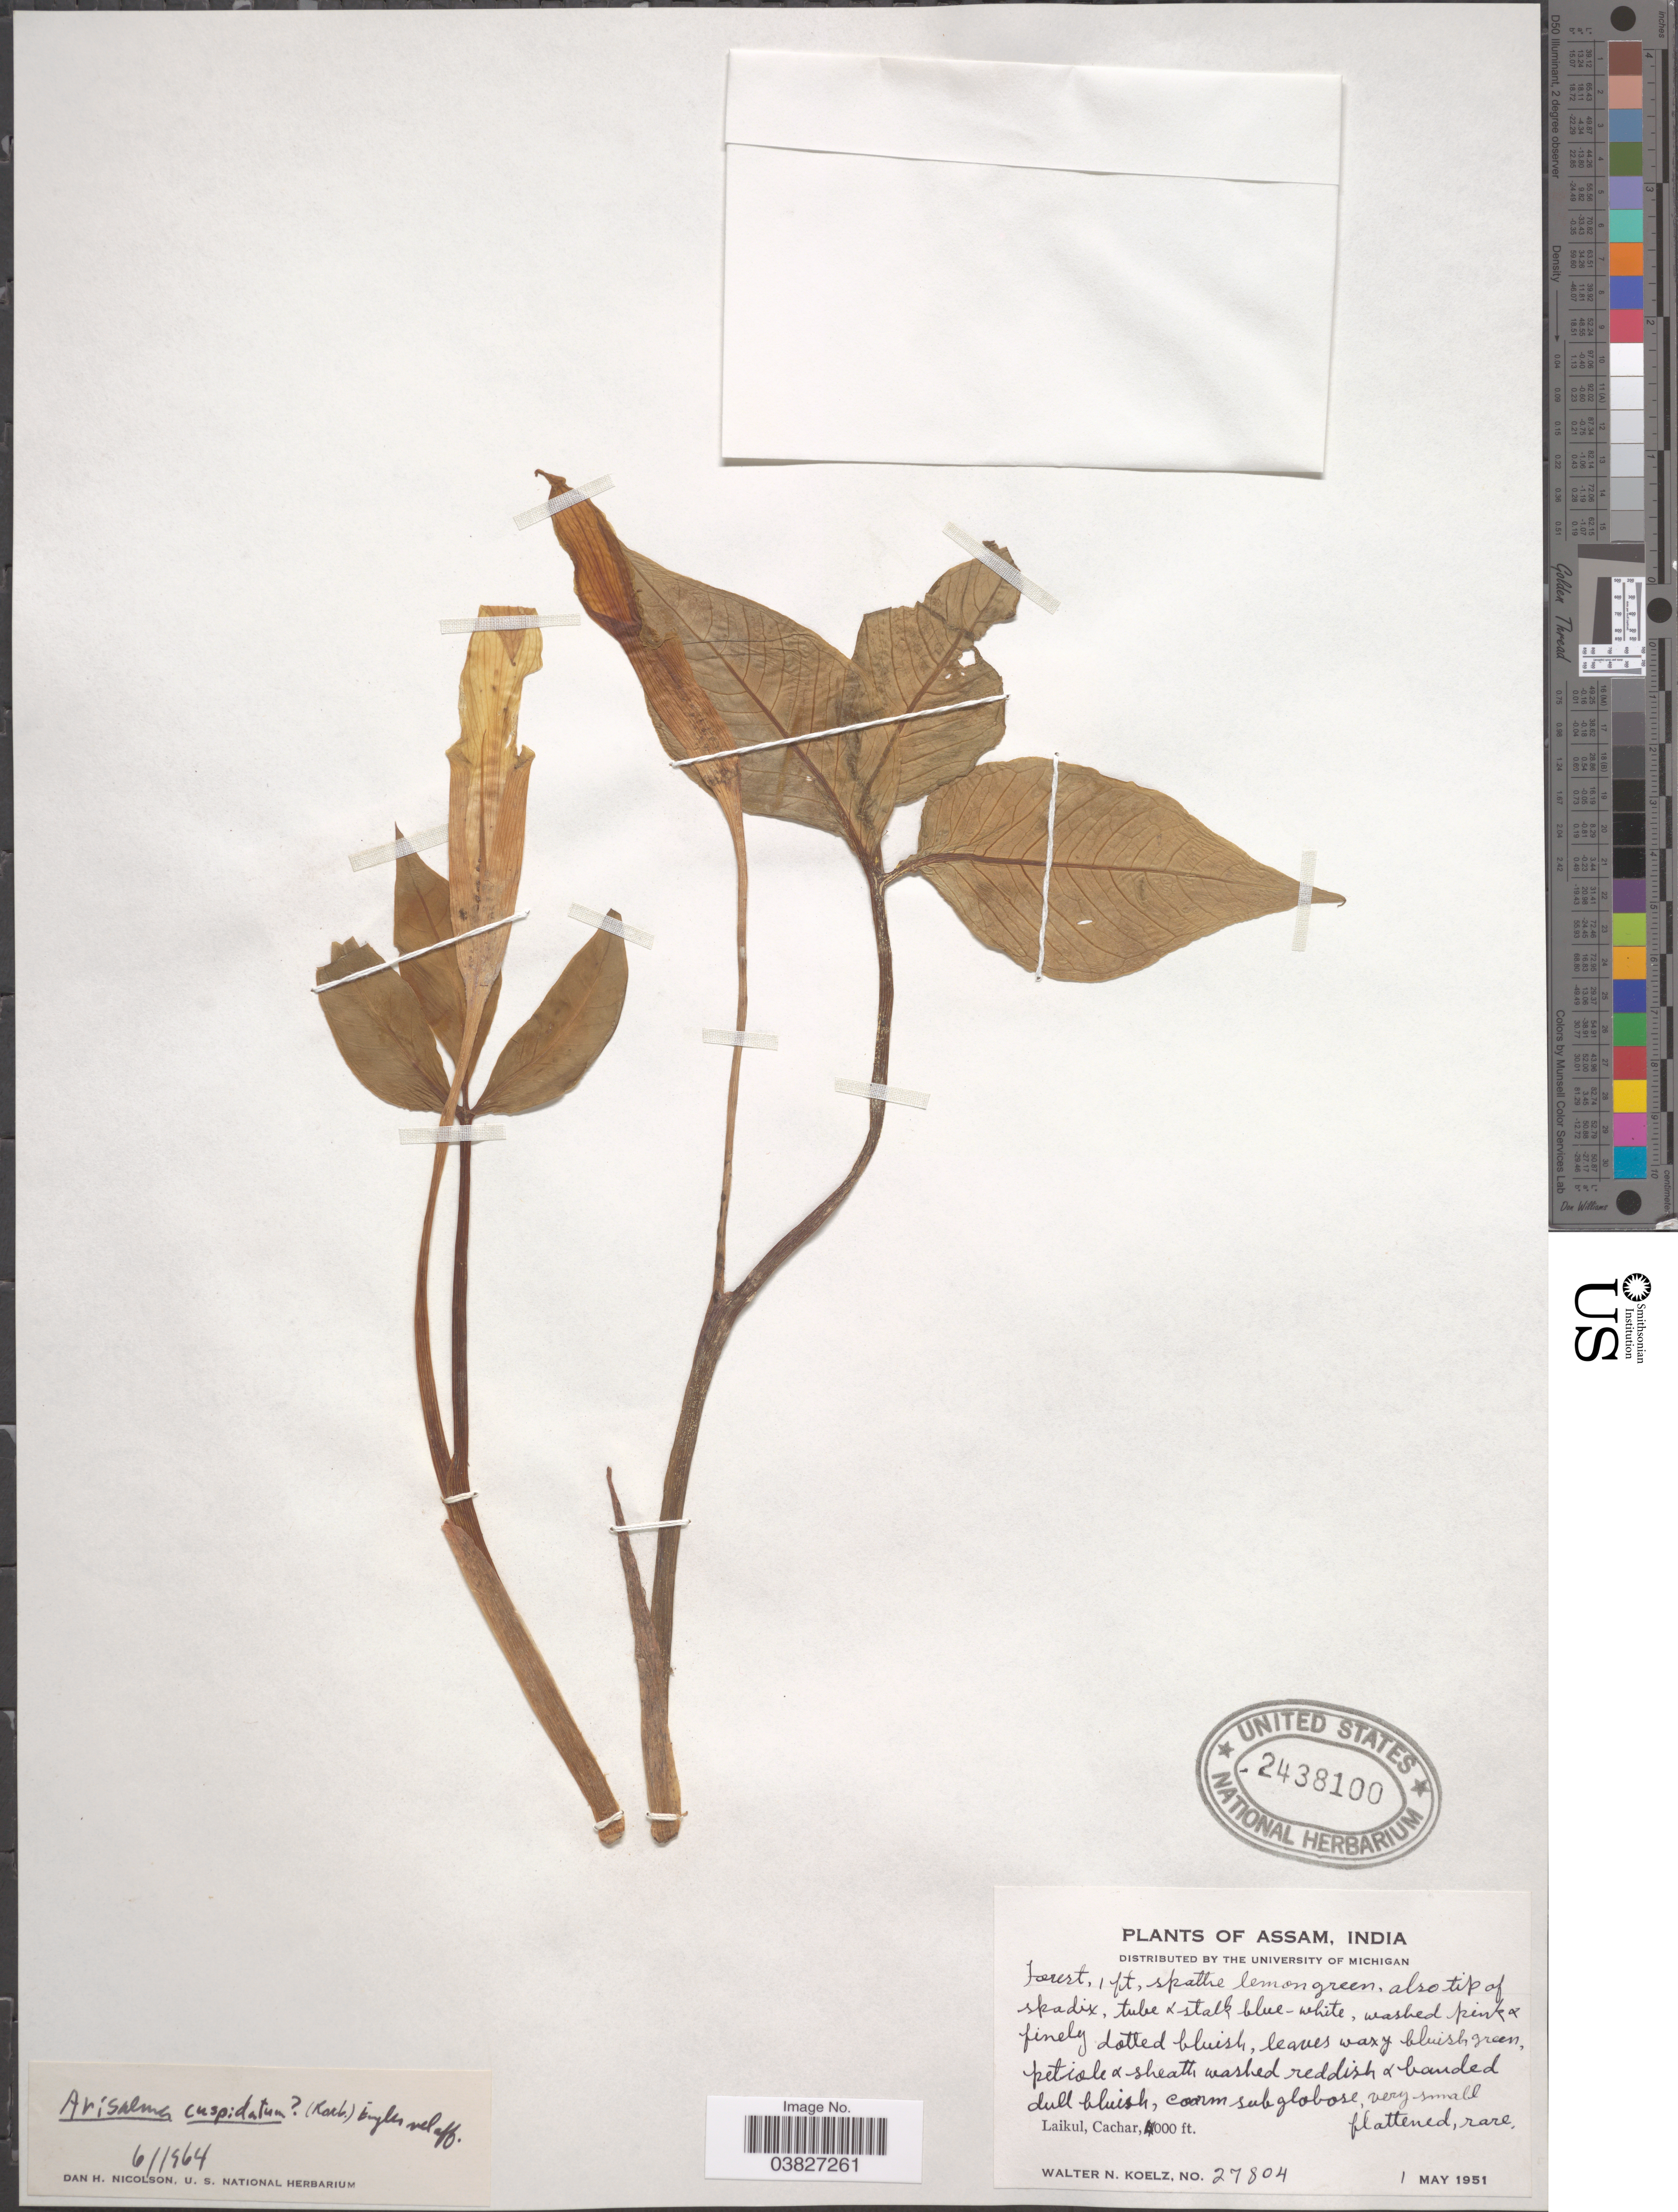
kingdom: Plantae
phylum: Tracheophyta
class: Liliopsida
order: Alismatales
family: Araceae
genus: Arisaema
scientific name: Arisaema album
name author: N.E. Br.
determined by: Ma, Zheng Xu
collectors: W. N. Koelz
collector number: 27804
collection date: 1951-05-01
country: India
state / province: Assam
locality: Laikul, Cachar.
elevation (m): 1219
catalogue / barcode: US 2438100